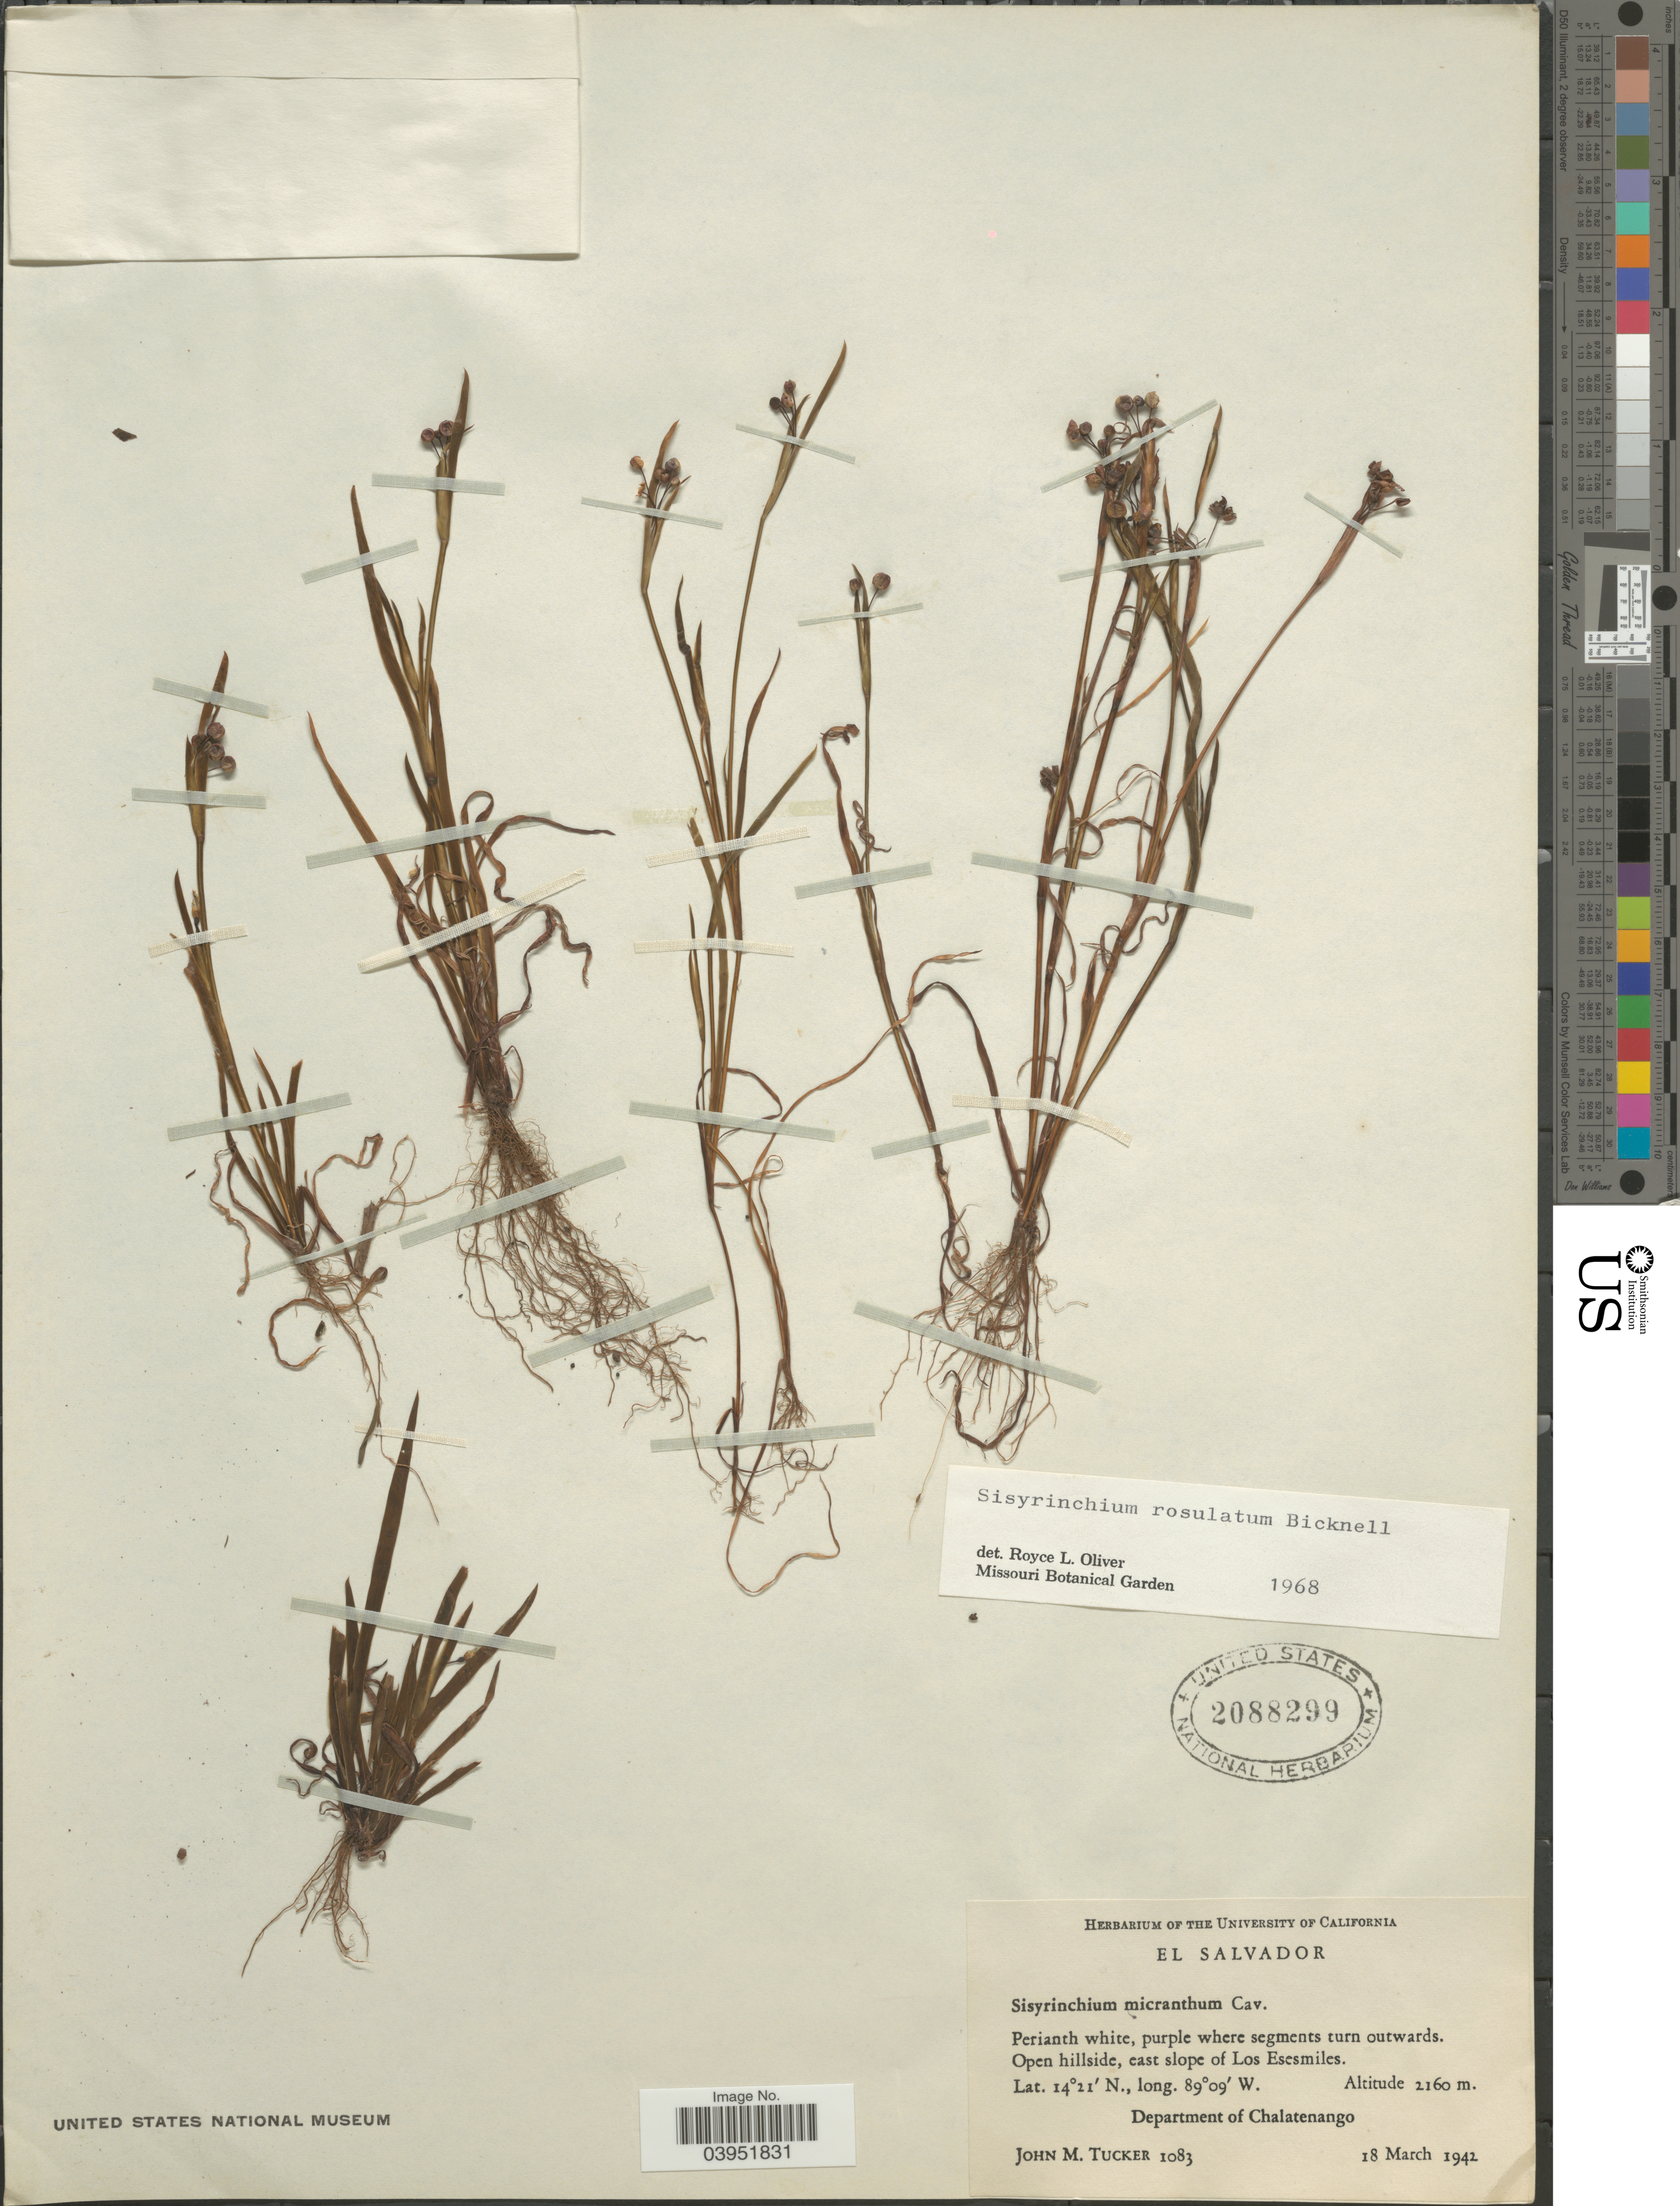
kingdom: Plantae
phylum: Tracheophyta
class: Liliopsida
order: Asparagales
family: Iridaceae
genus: Sisyrinchium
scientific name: Sisyrinchium rosulatum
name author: E.P. Bicknell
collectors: J. M. Tucker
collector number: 1083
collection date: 1942-03-18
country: El Salvador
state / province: Chalatenango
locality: Open hillside, east slope of Los Esesmiles. Department of Chalatenango.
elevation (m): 2160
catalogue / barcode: US 2088299